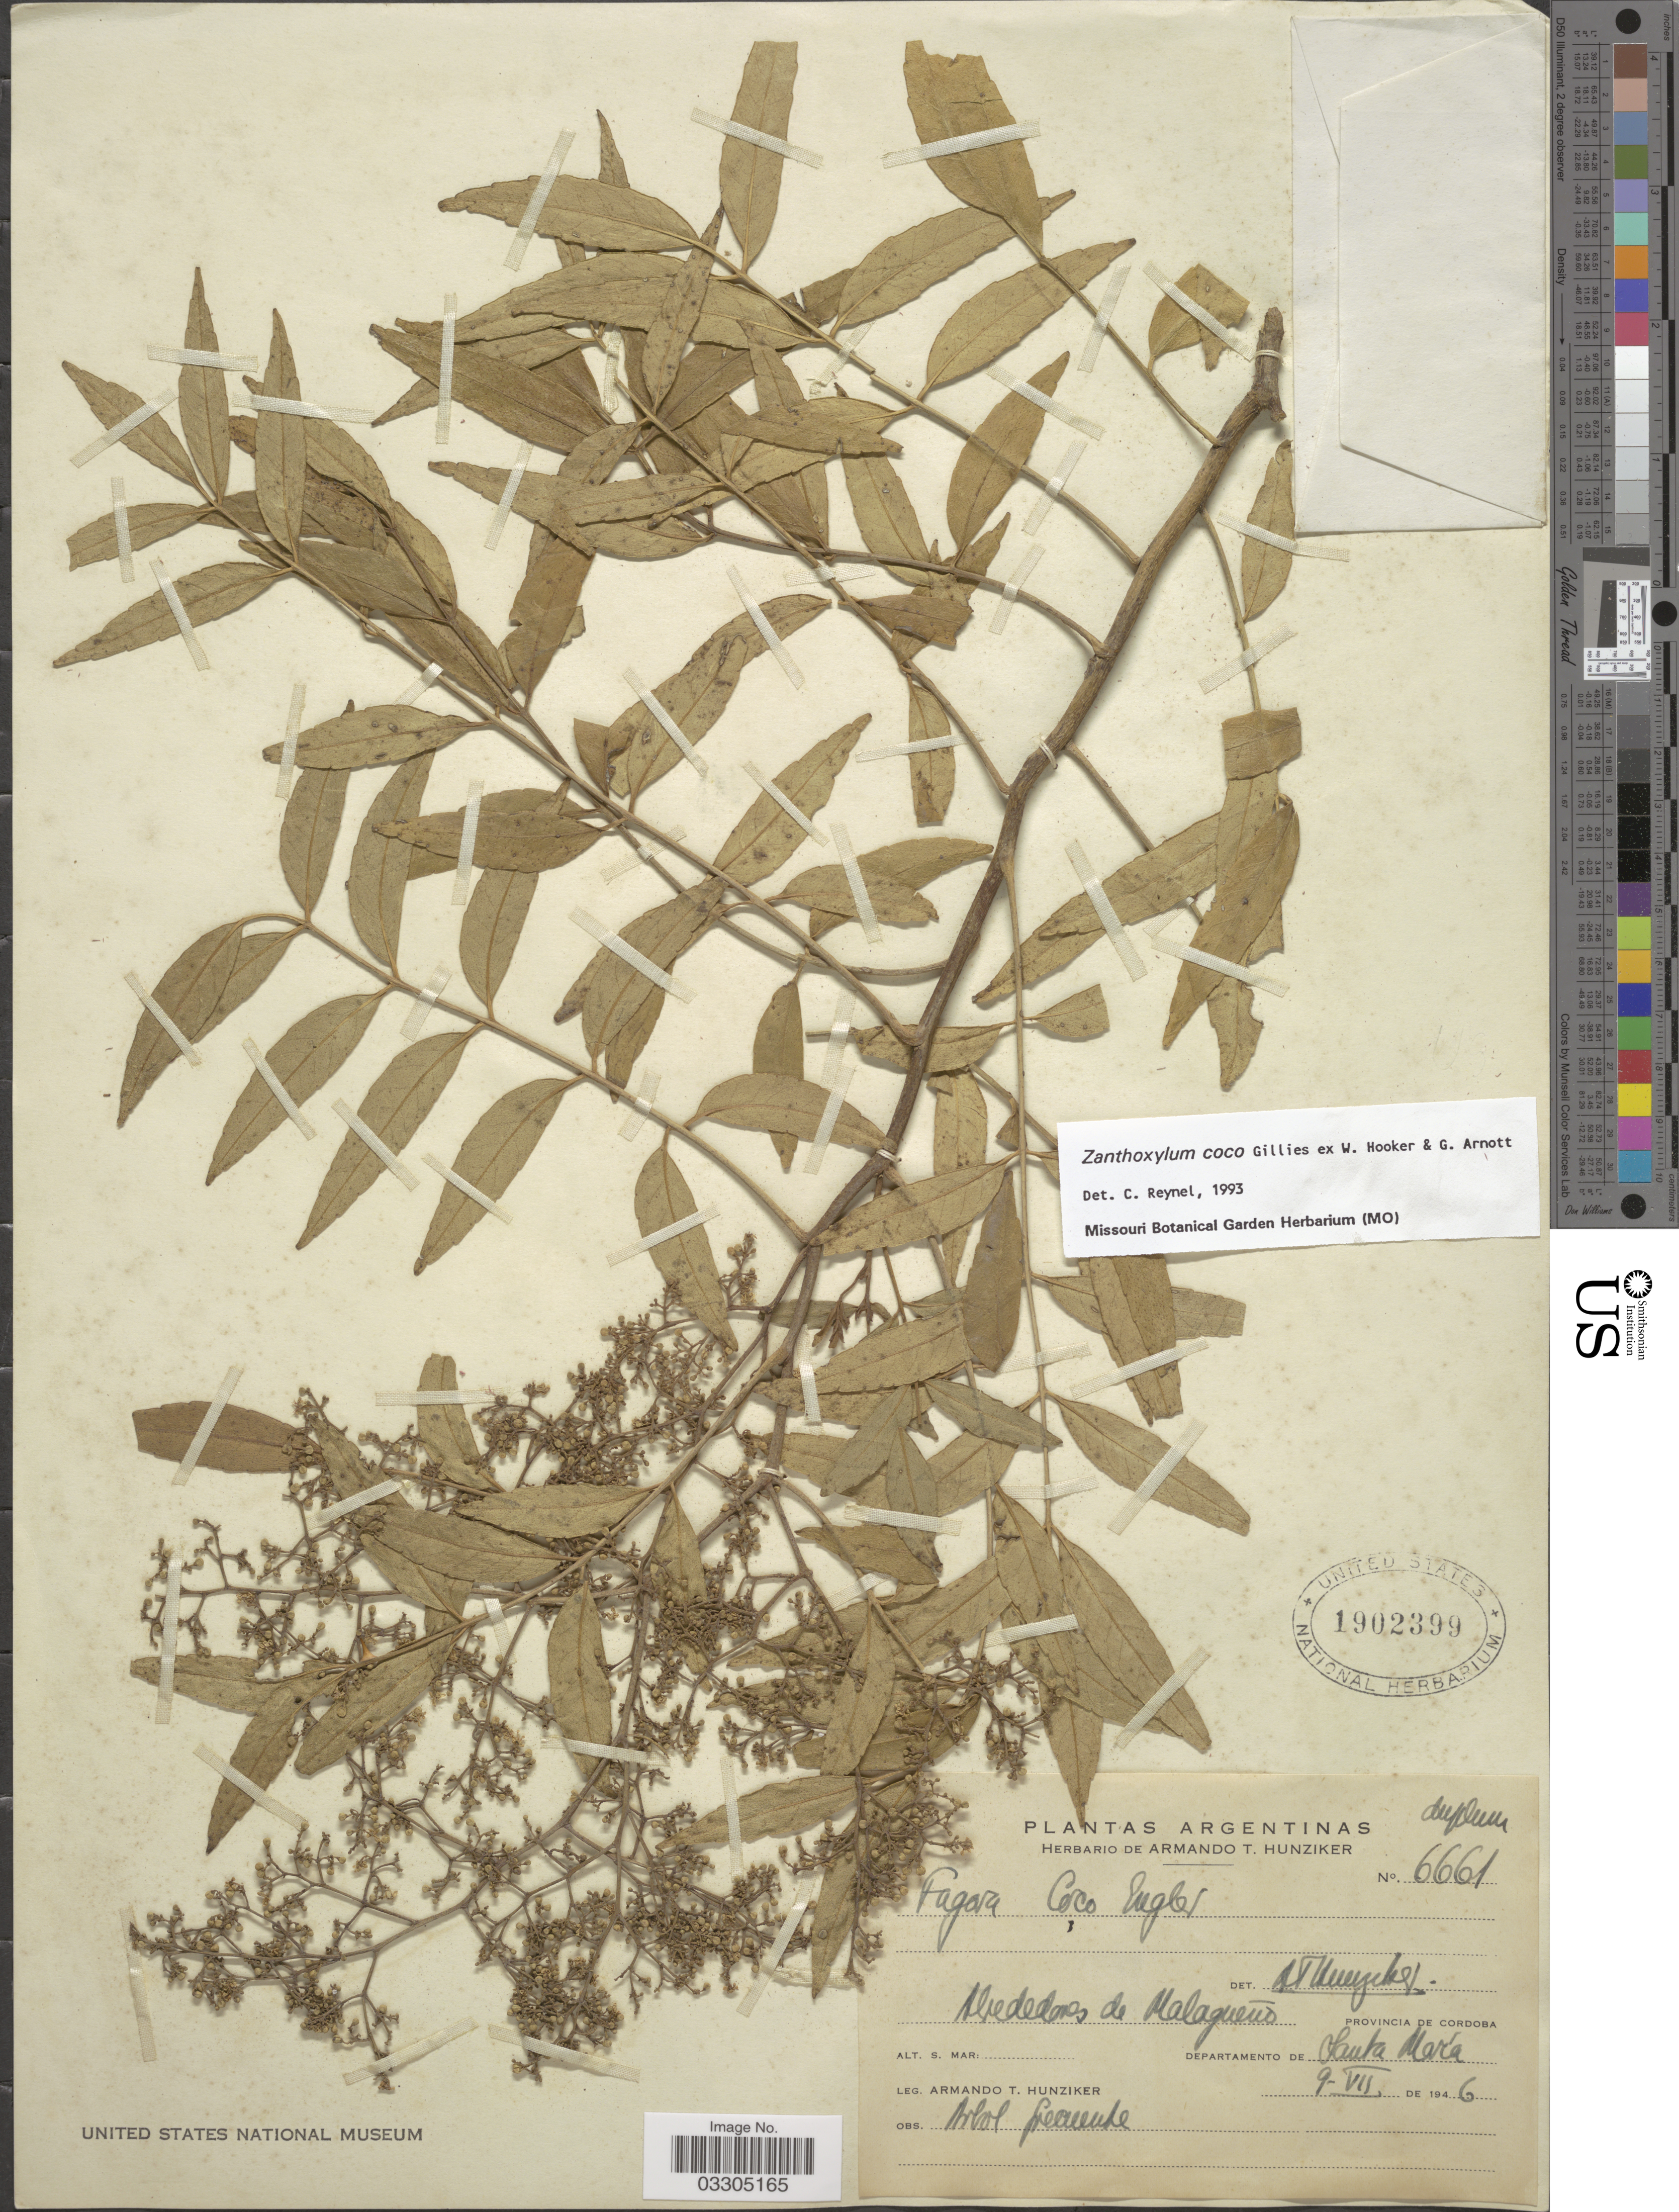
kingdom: Plantae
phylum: Tracheophyta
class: Magnoliopsida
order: Sapindales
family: Rutaceae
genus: Zanthoxylum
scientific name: Zanthoxylum coco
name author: Hook. & Arn.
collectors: A. T. Hunziker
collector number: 6661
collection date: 1946-07-09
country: Argentina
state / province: Cordoba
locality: Alrededores de Malagueno. Departamento de Santa María.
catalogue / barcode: US 1902399